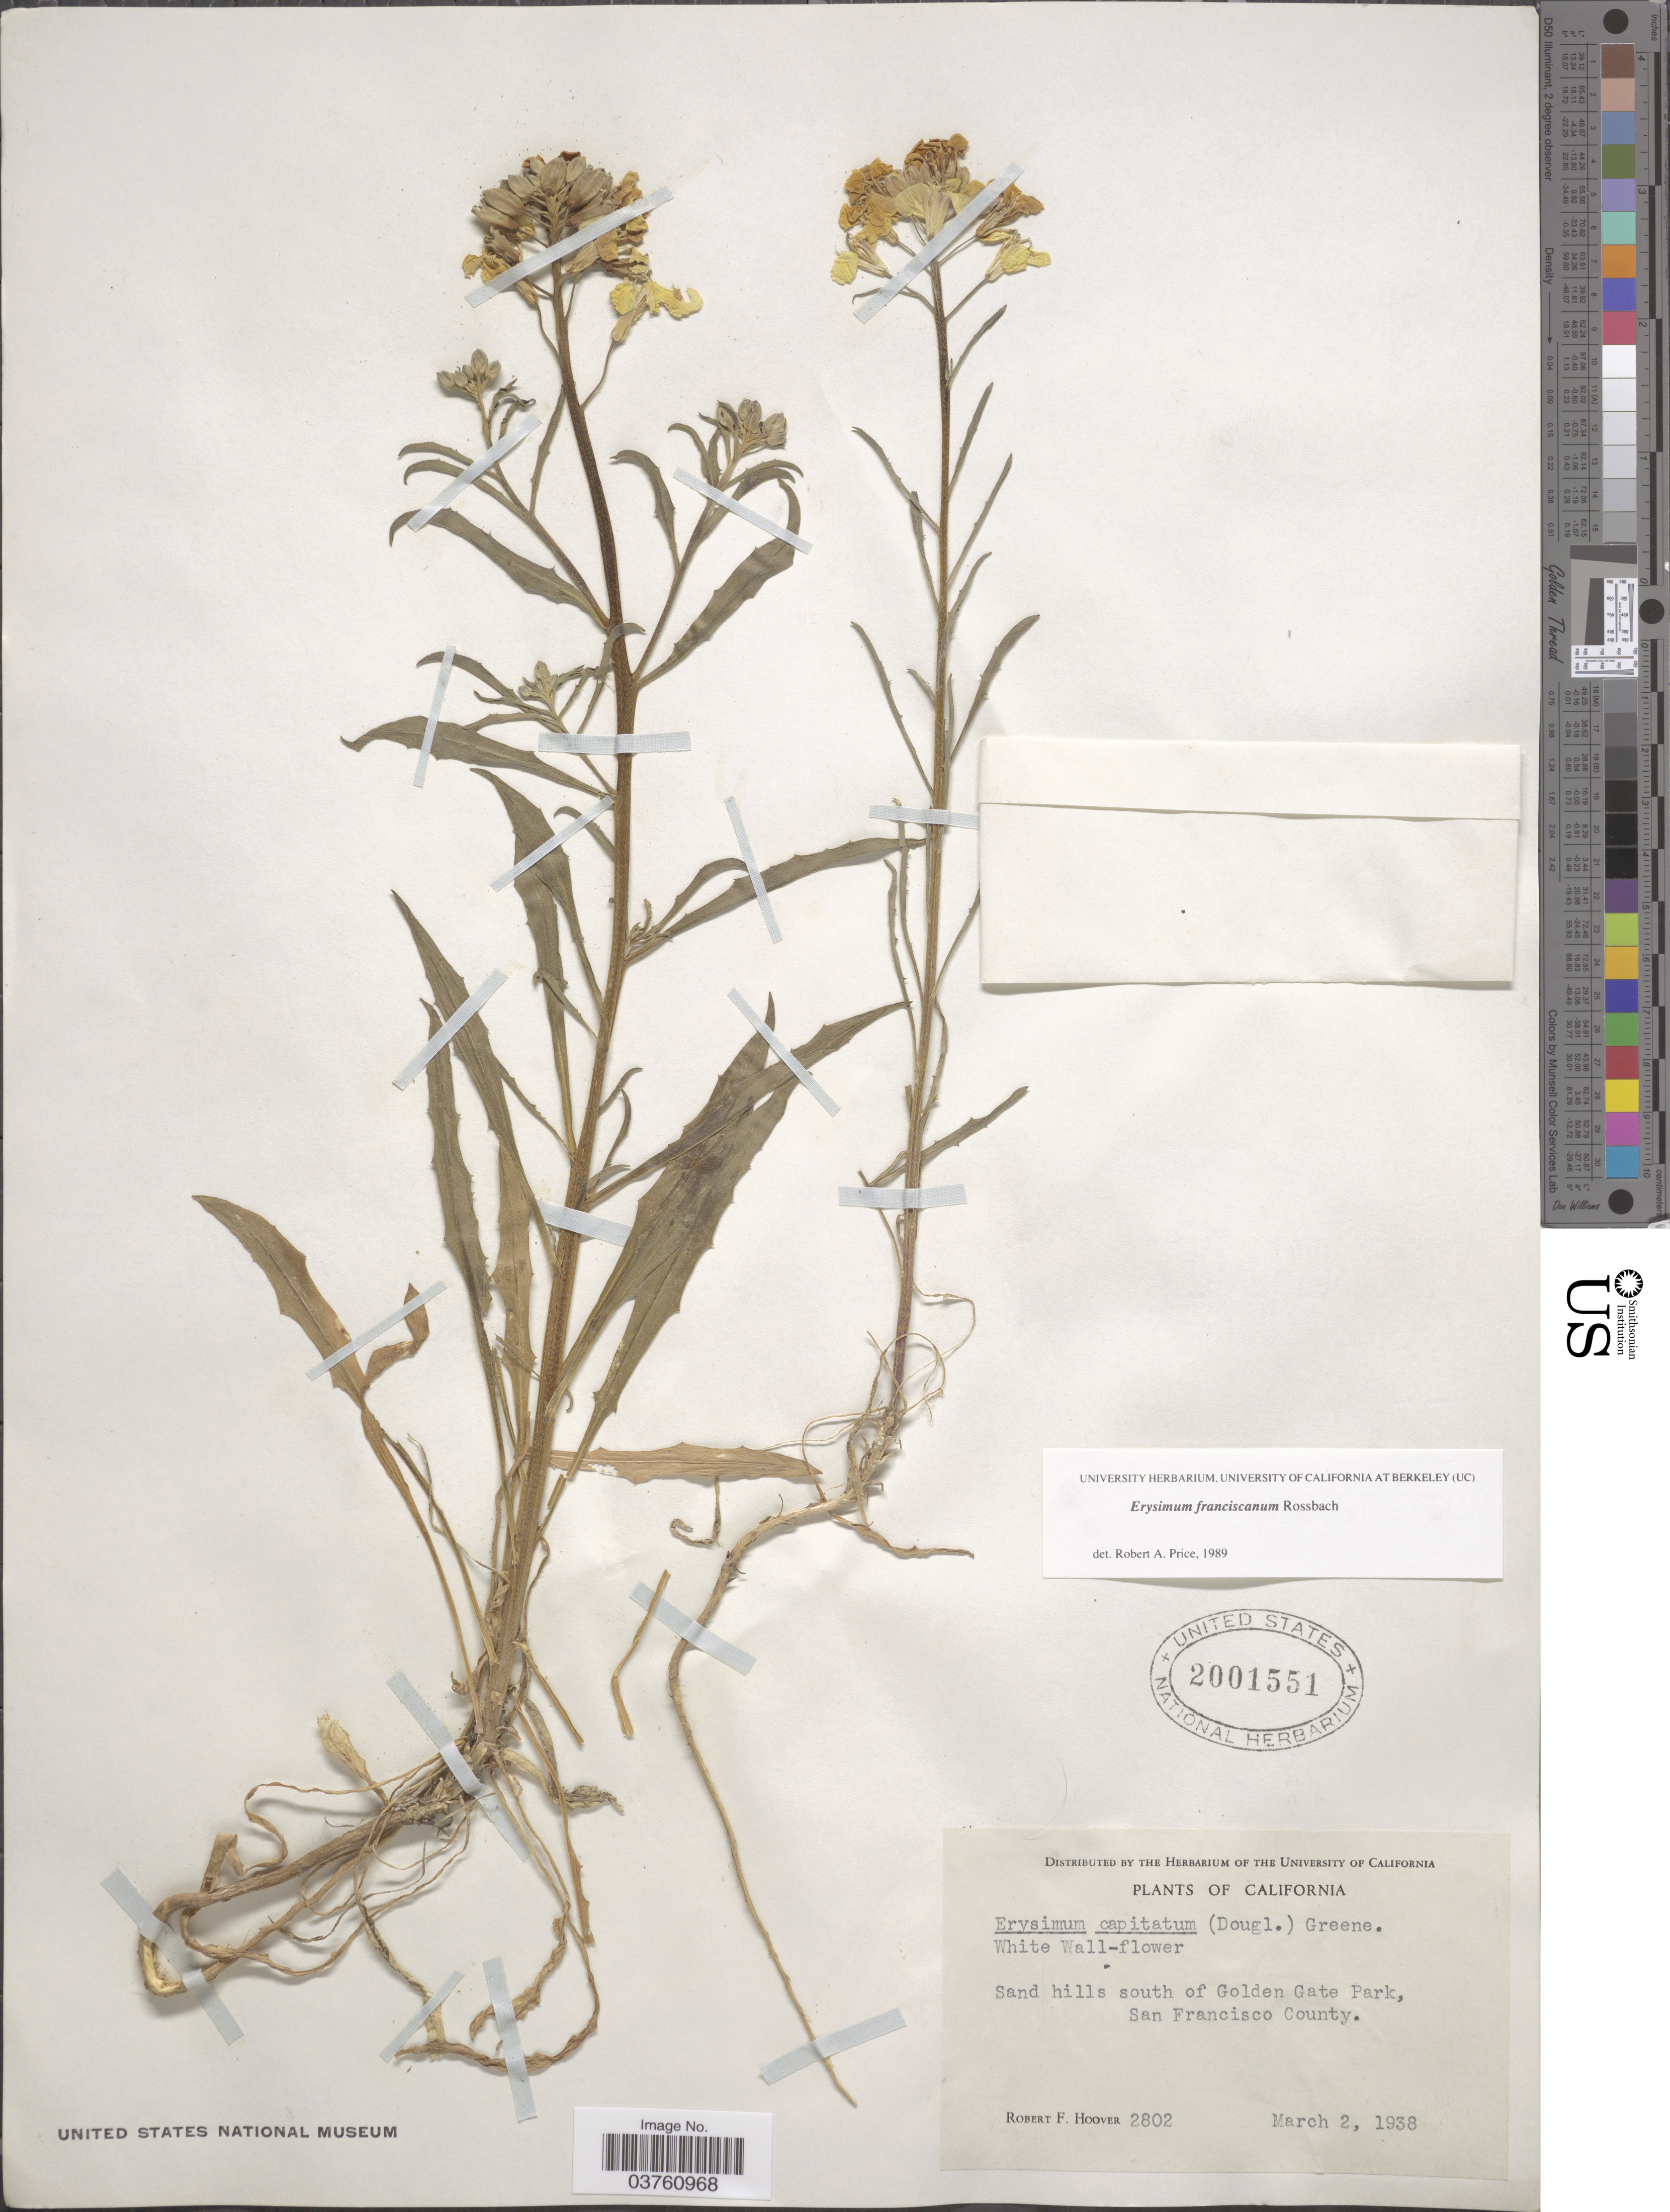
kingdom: Plantae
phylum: Tracheophyta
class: Magnoliopsida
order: Brassicales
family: Brassicaceae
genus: Erysimum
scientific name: Erysimum franciscanum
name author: Rossbach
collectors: R. F. Hoover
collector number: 2802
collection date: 1938-03-02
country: United States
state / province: California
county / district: San Francisco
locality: Sand hills south of Golden Gate Park, San Francisco County.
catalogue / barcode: US 2001551